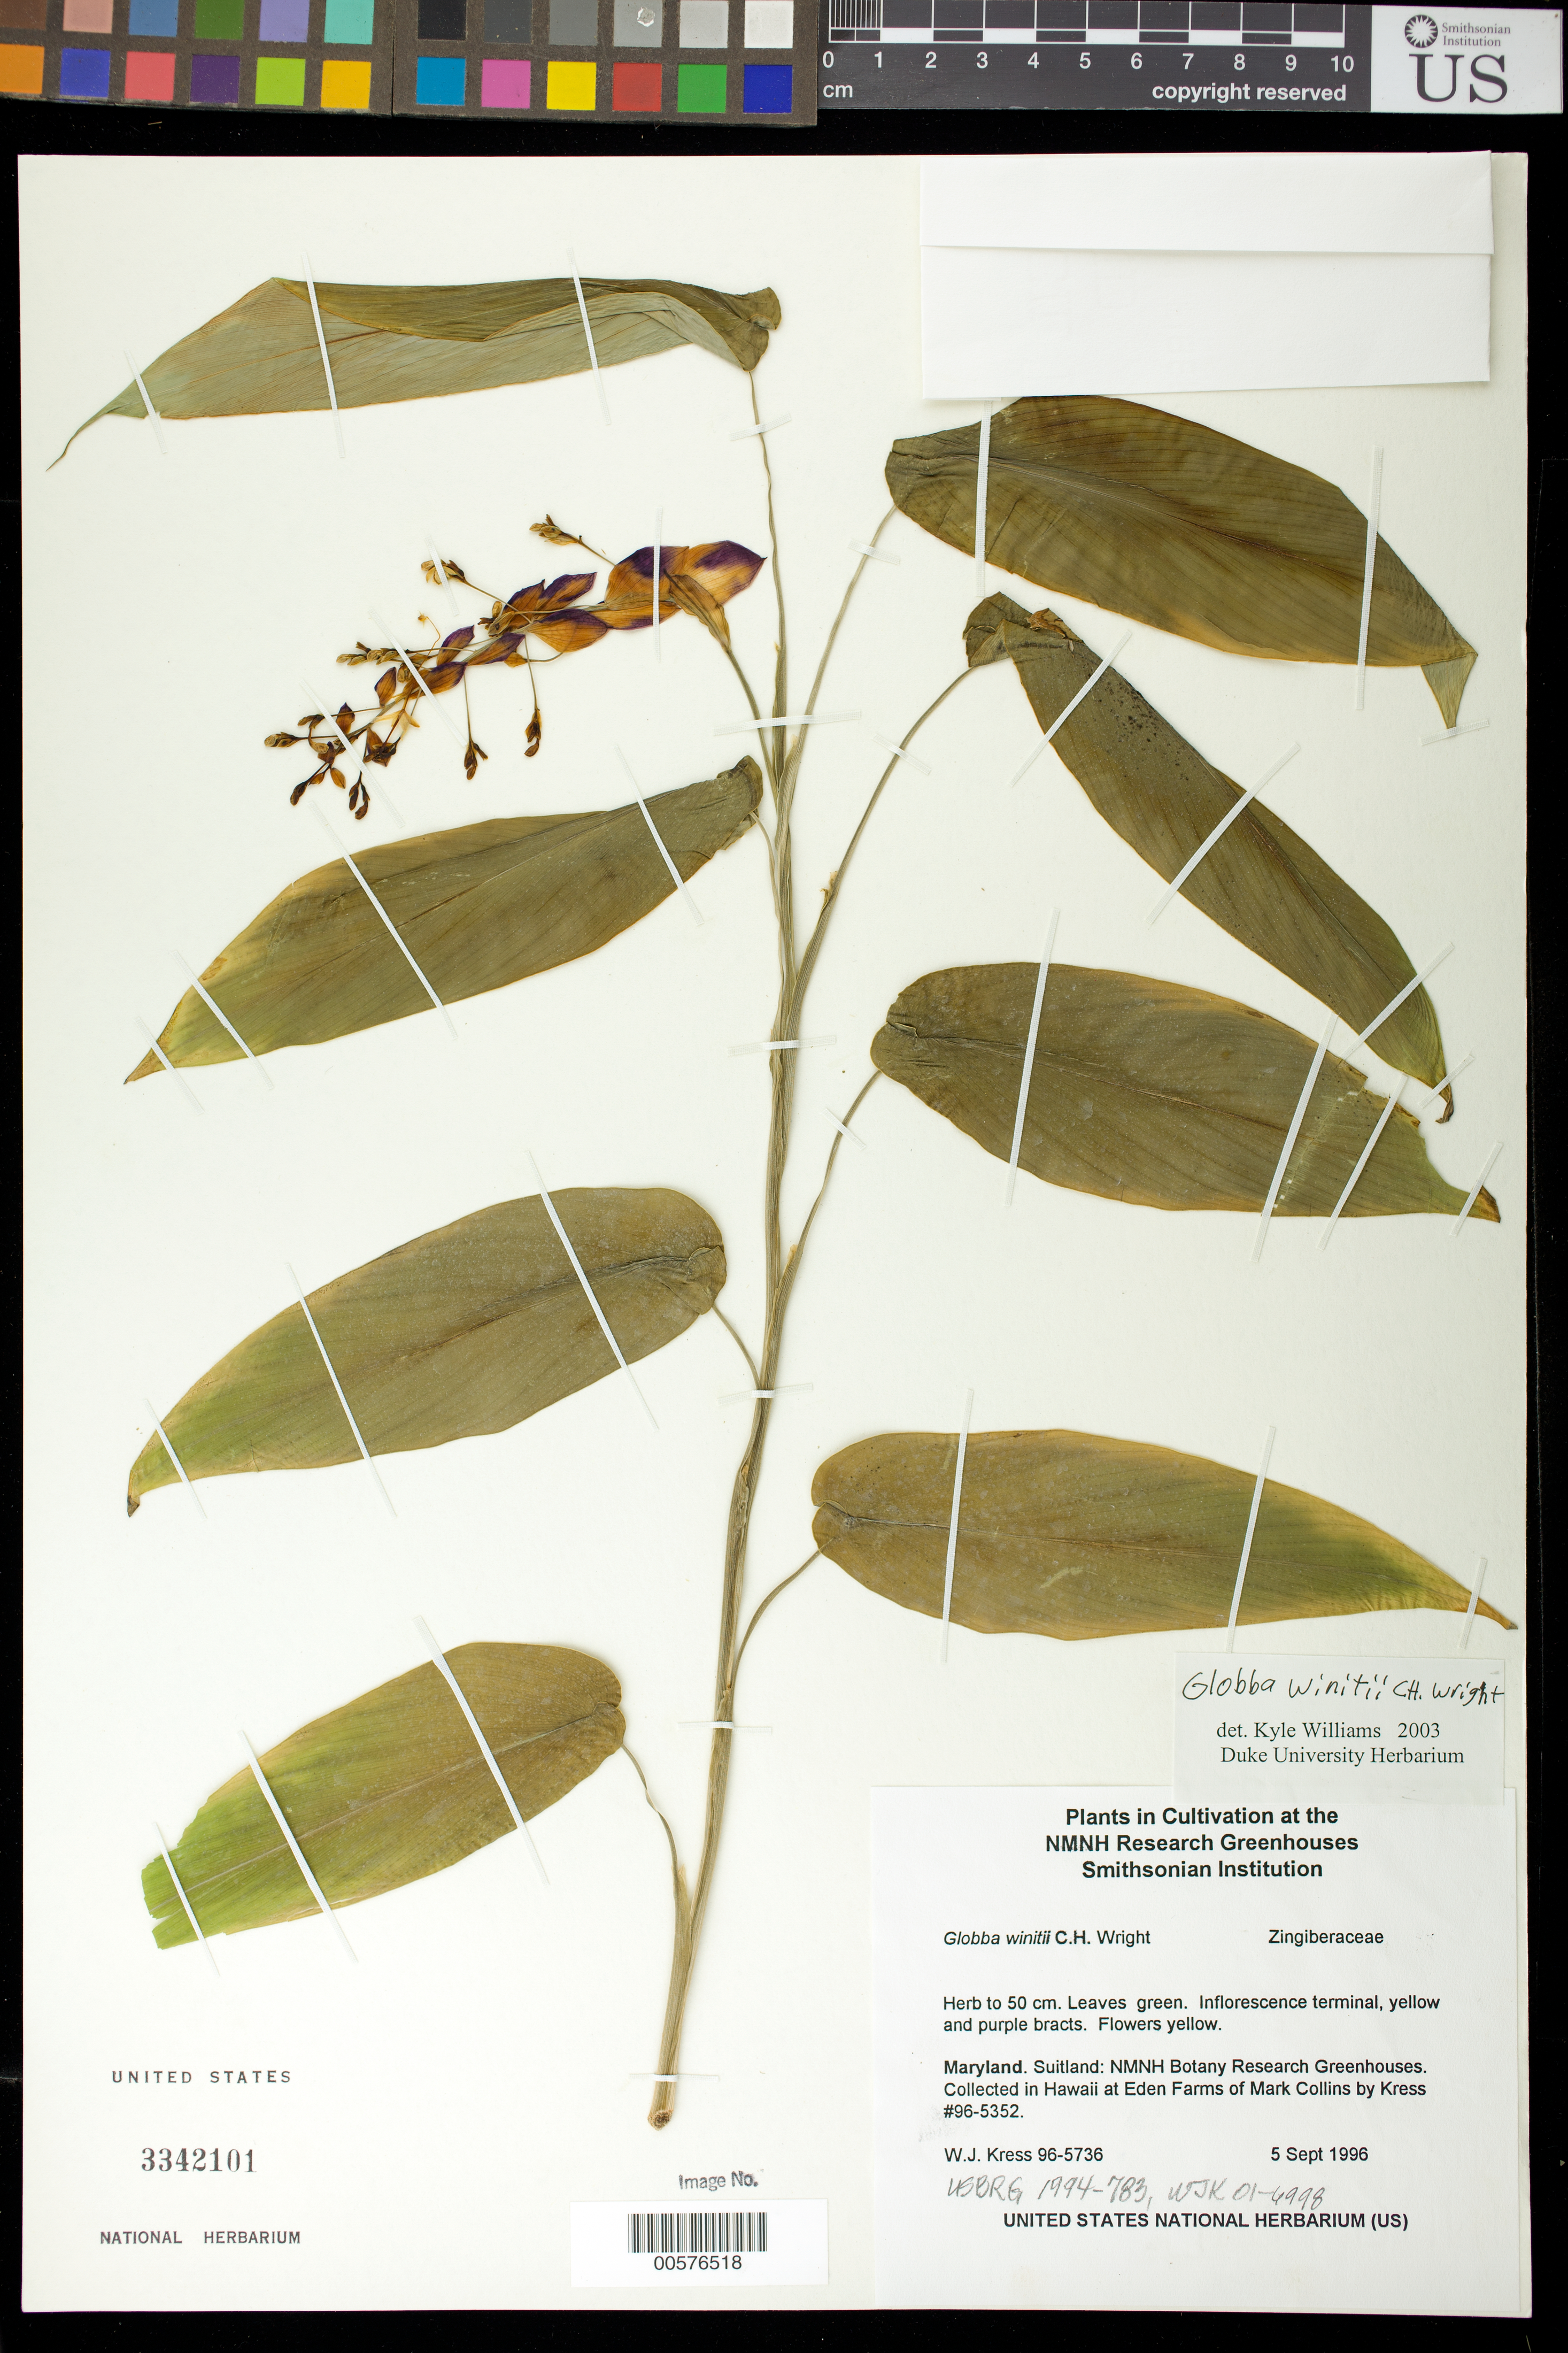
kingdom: Plantae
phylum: Tracheophyta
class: Liliopsida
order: Zingiberales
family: Zingiberaceae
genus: Globba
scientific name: Globba winitii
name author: C.H. Wright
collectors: W. J. Kress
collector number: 96-5736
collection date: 1996-09-05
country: United States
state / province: Maryland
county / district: Prince George's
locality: NMNH Botany Research Greenhouses. Suitland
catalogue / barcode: US 3342101